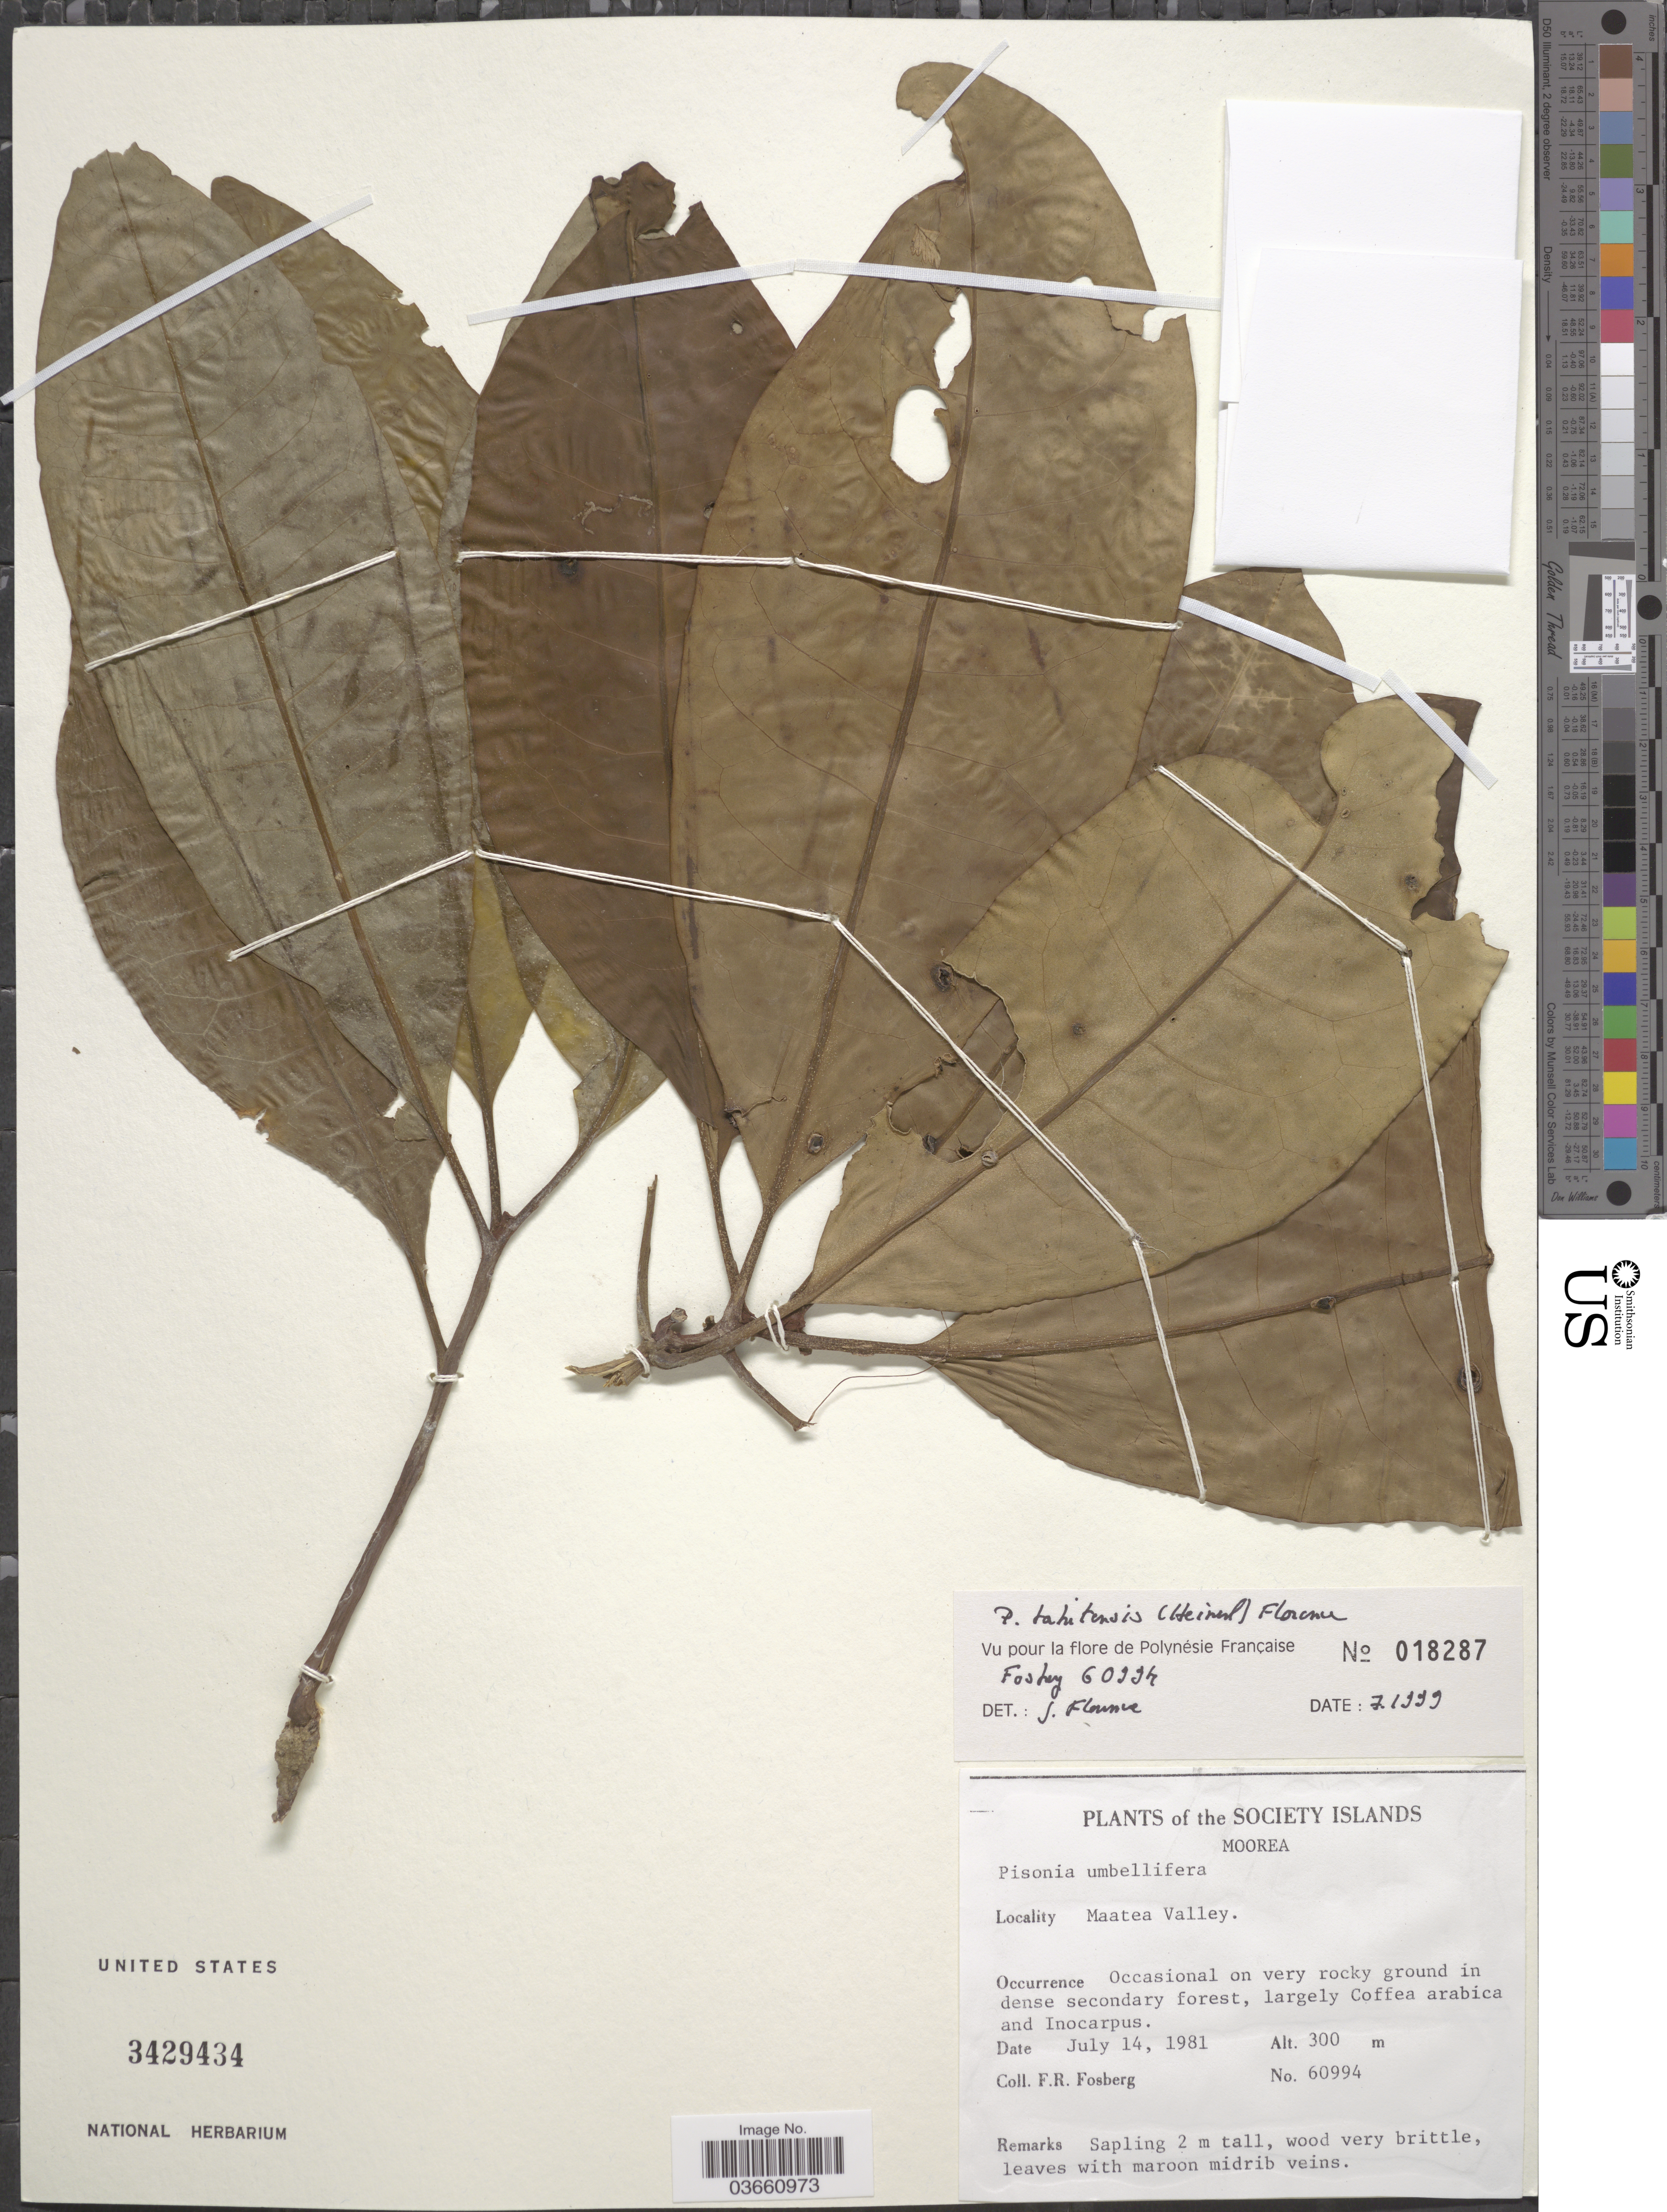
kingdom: Plantae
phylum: Tracheophyta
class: Magnoliopsida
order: Caryophyllales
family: Nyctaginaceae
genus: Ceodes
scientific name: Ceodes taitensis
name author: (Heimerl) Rossetto & Caraballo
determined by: Wagner, W. L., (BOT), Smithsonian Institution - National Museum of Natural History (UNITED STATES)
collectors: F. R. Fosberg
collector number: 60994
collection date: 1981-07-14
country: French Polynesia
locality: Soiecty Islands. Moorea. Maatea Valley.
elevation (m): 300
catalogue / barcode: US 3429434